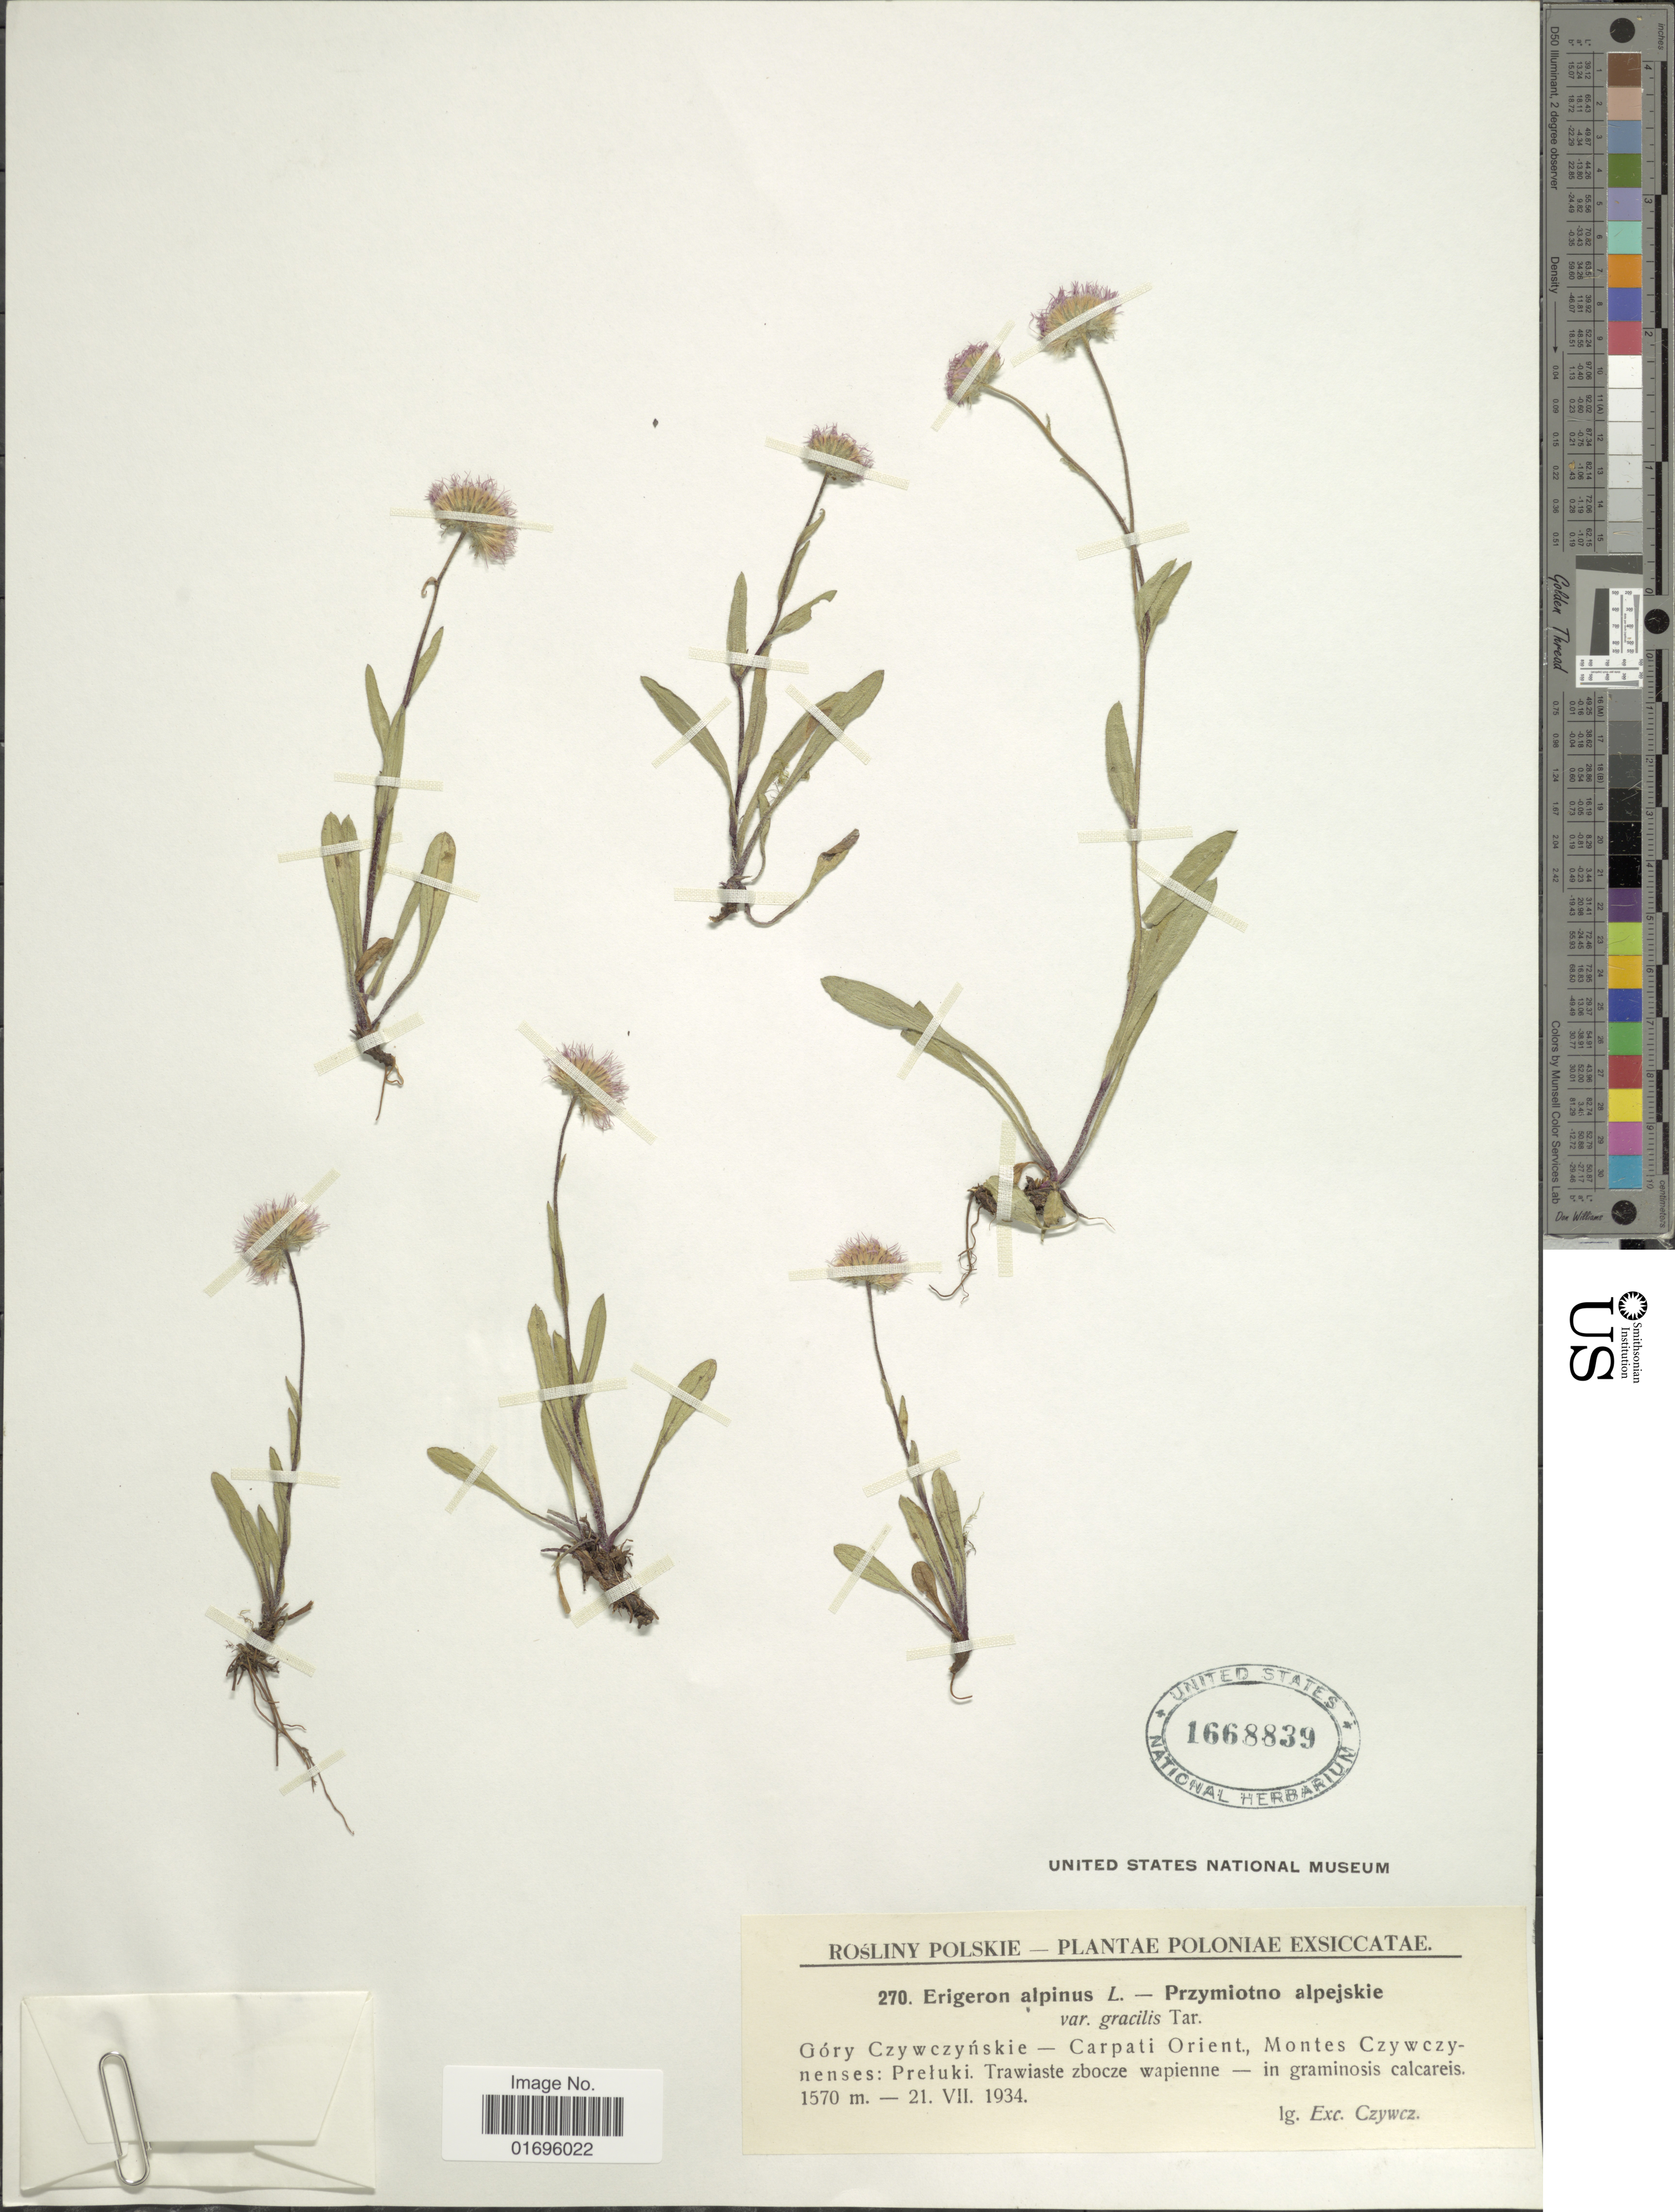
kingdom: Plantae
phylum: Tracheophyta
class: Magnoliopsida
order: Asterales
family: Asteraceae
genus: Aster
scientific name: Aster alpinus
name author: L.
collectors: Exc. Czywcz.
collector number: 270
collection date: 1934-07-21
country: Poland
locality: Góry Czywczynskie - Carpati Orient., Montes Czywczynenses: Preluki. Trawiaste zbocze wapienne - in graminosis calcareis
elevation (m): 1570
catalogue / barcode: US 1668839